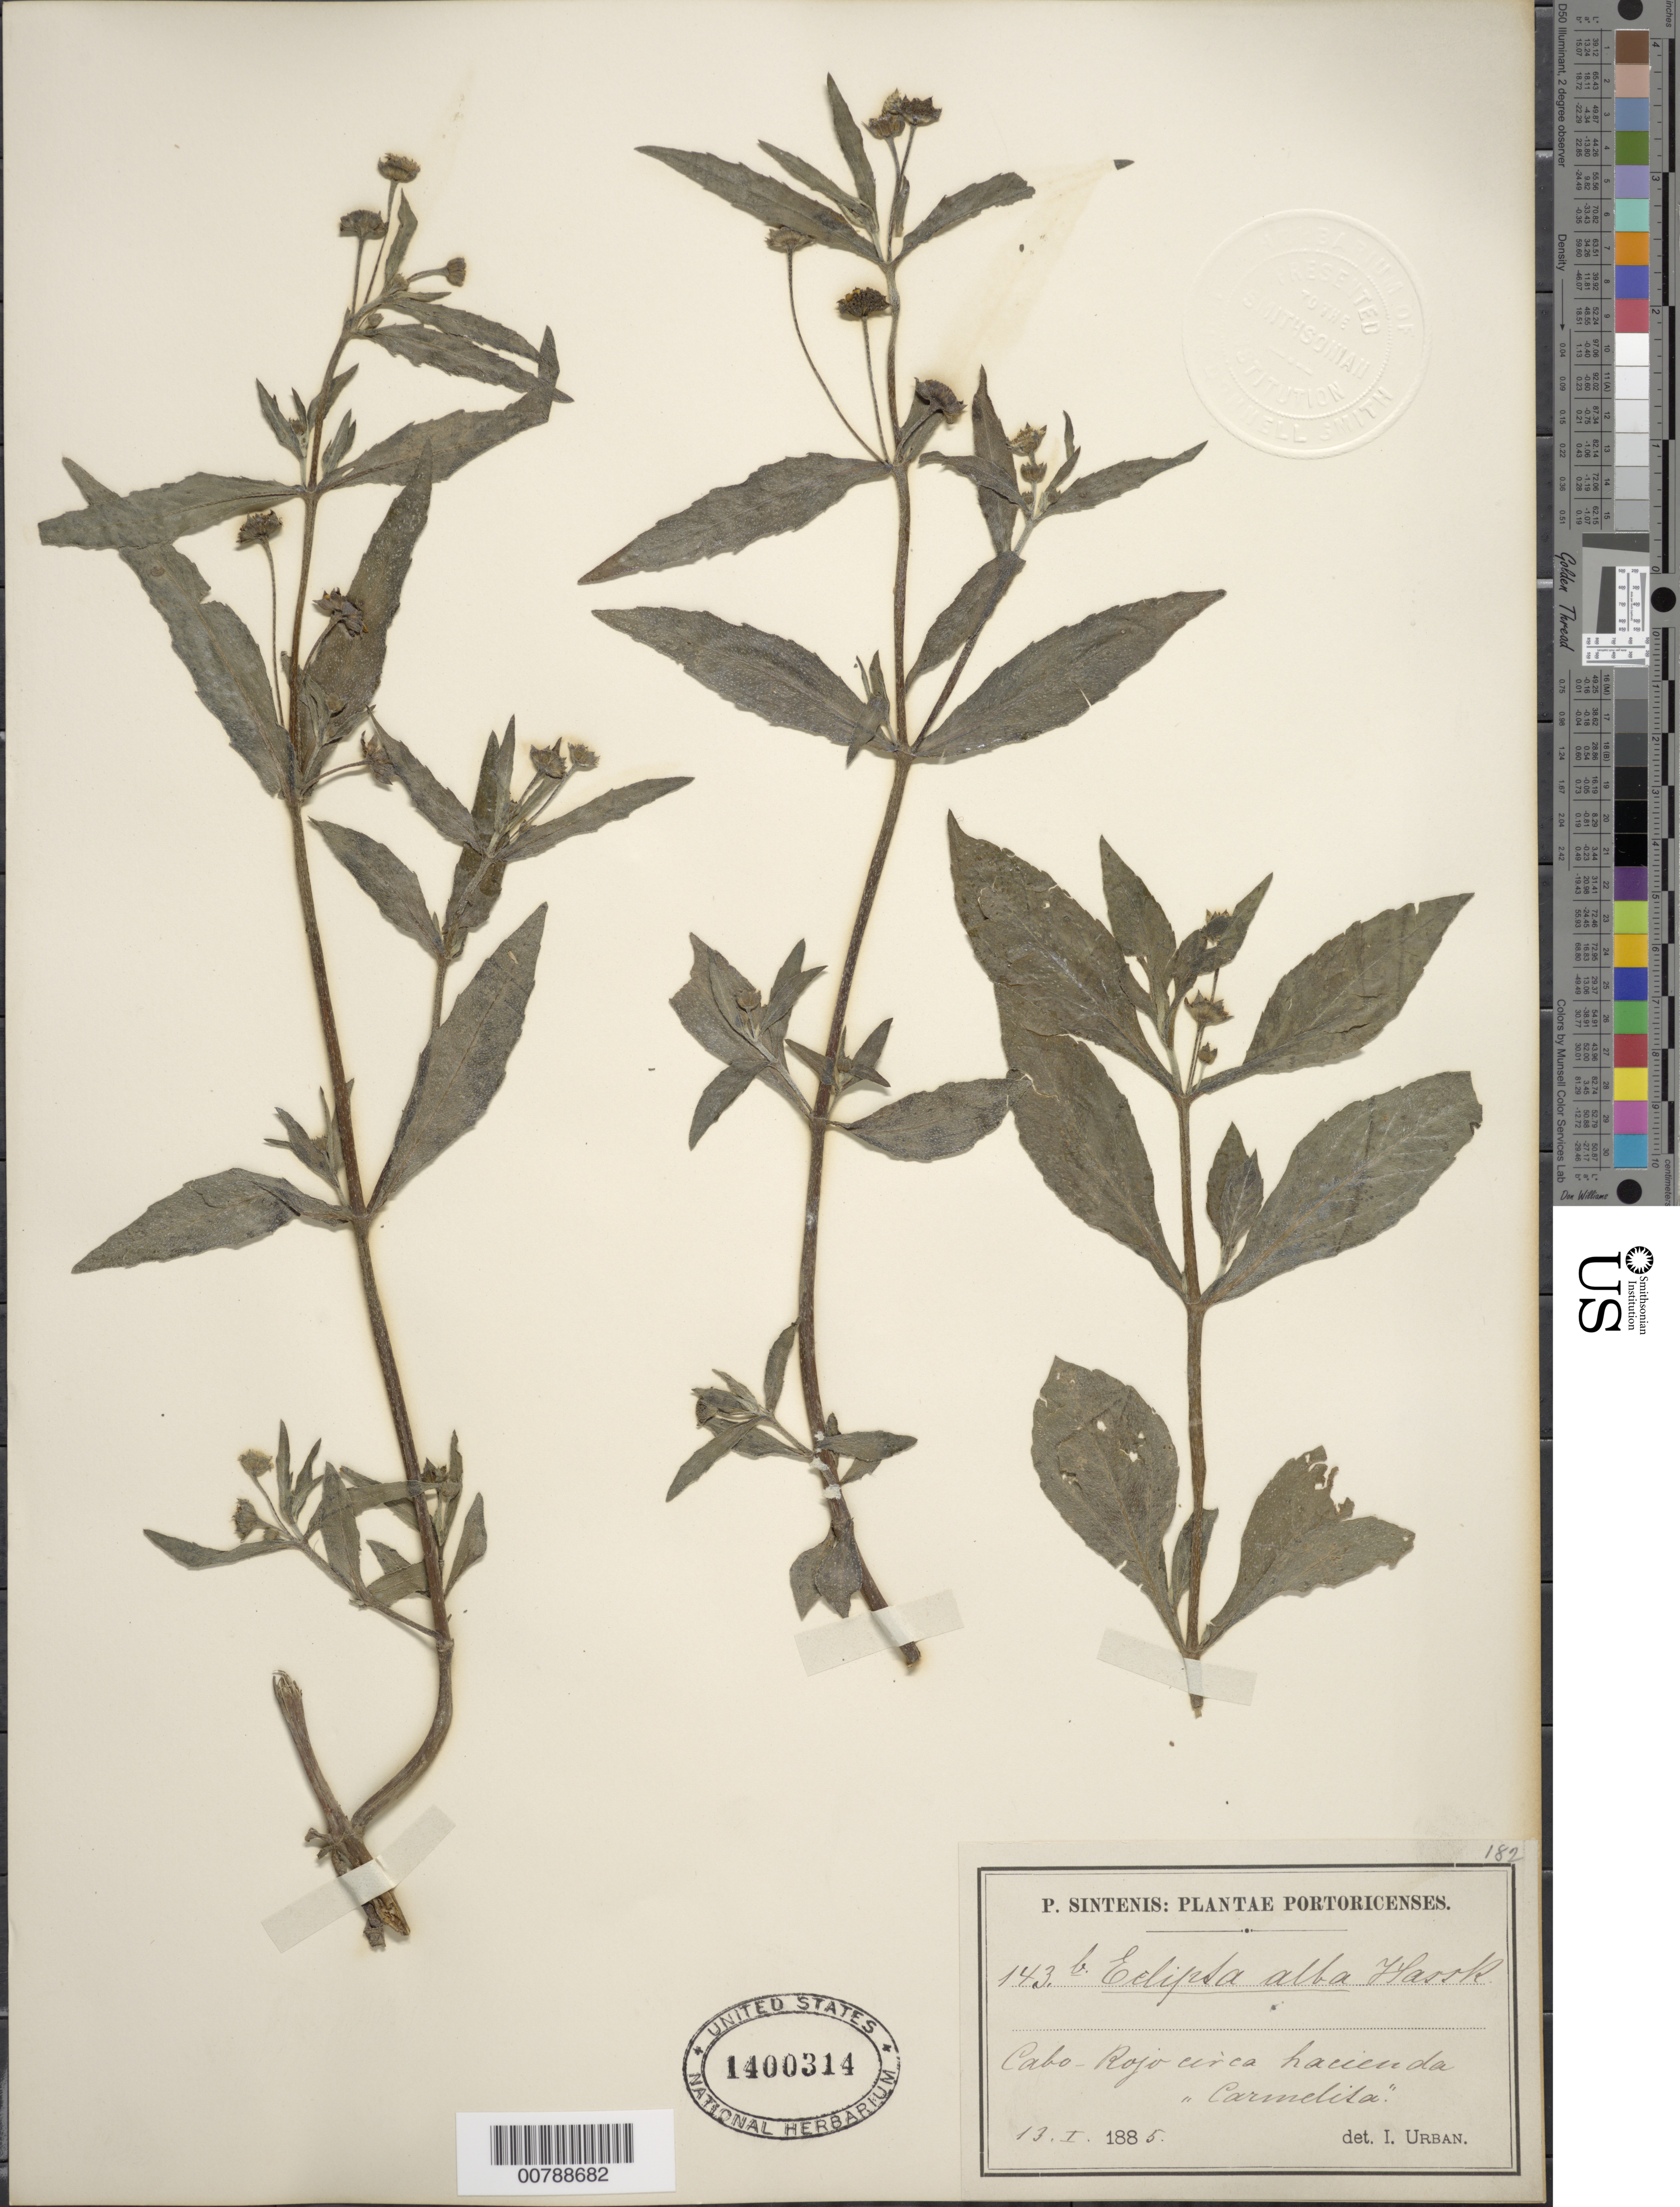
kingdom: Plantae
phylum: Tracheophyta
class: Magnoliopsida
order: Asterales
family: Asteraceae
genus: Eclipta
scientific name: Eclipta prostrata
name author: (L.) L.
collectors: P. Sintenis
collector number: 143b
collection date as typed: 13 Jan 1885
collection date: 1885-01-13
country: Puerto Rico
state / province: Cabo Rojo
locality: Cabo Rojo circa Hacienda "Carmelita"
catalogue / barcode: US 1400314